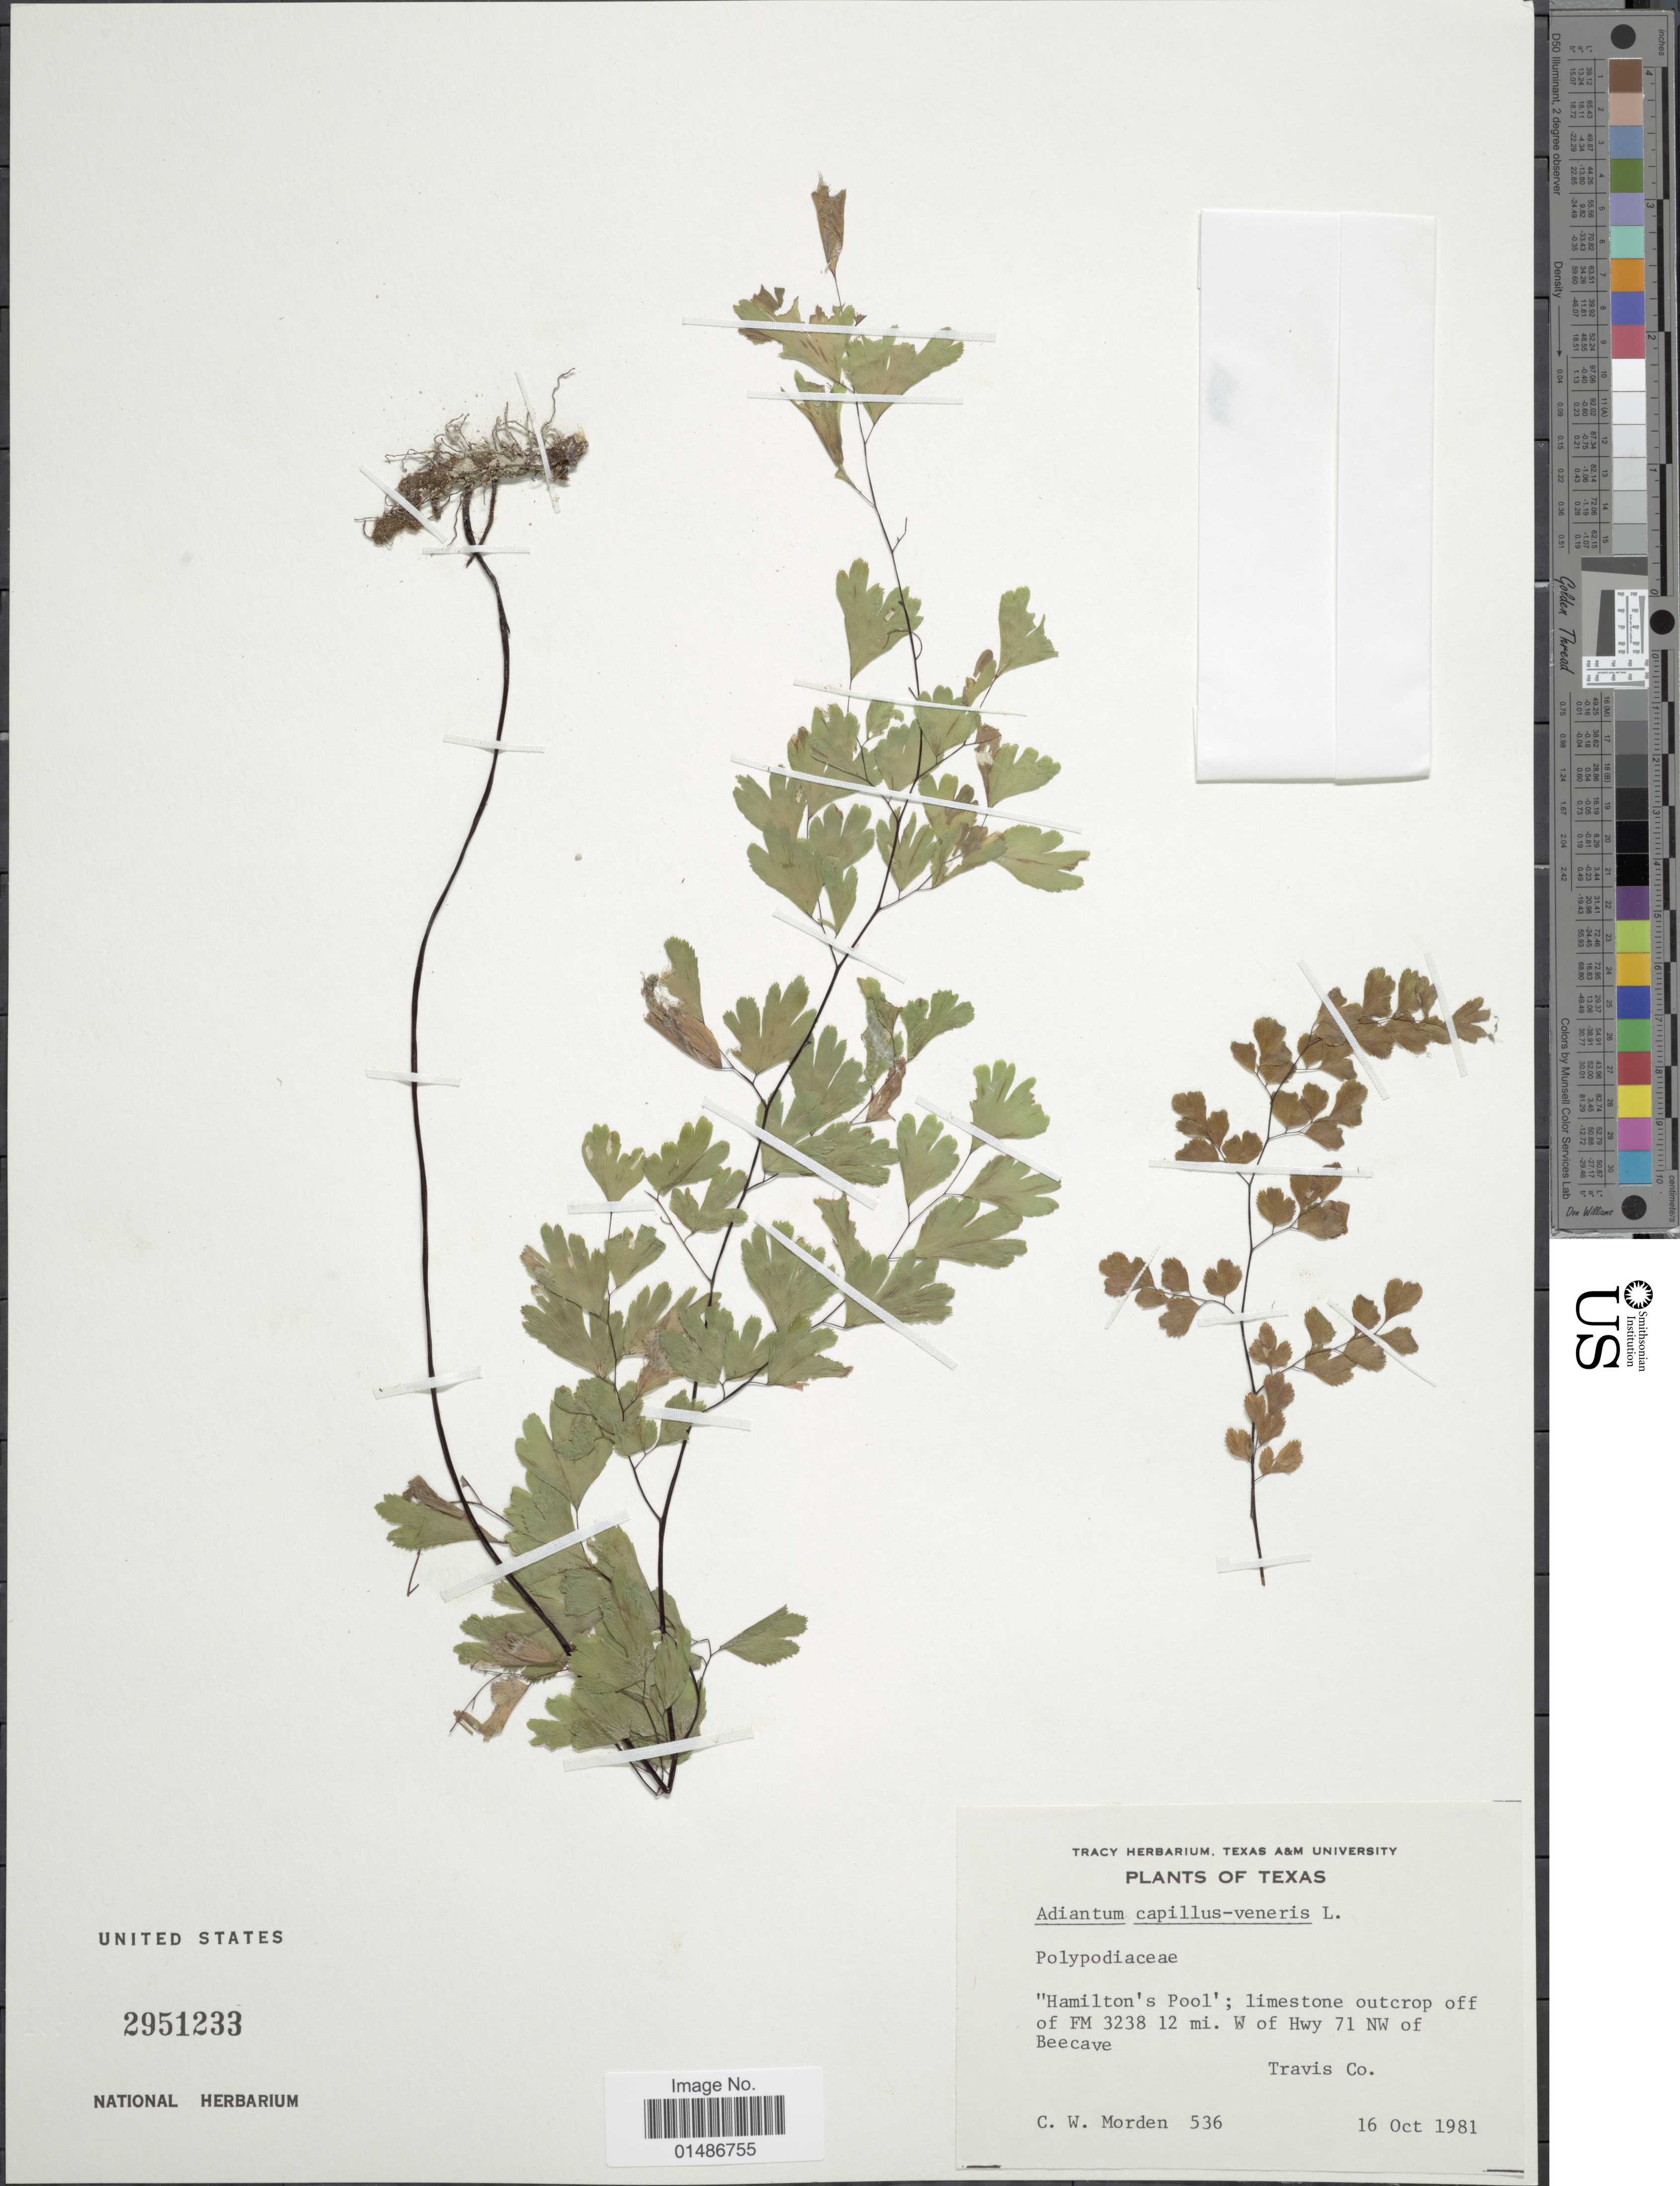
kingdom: Plantae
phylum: Tracheophyta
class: Polypodiopsida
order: Polypodiales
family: Pteridaceae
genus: Adiantum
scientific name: Adiantum capillus-veneris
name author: L.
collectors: C. Morden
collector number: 536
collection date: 1981-10-16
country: United States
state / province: Texas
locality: Hamilton's Pool; limestone outcrop off of FM 3238 12 mi. W of Hwy 71 NW of Beecave. Travis Co.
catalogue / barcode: US 2951233